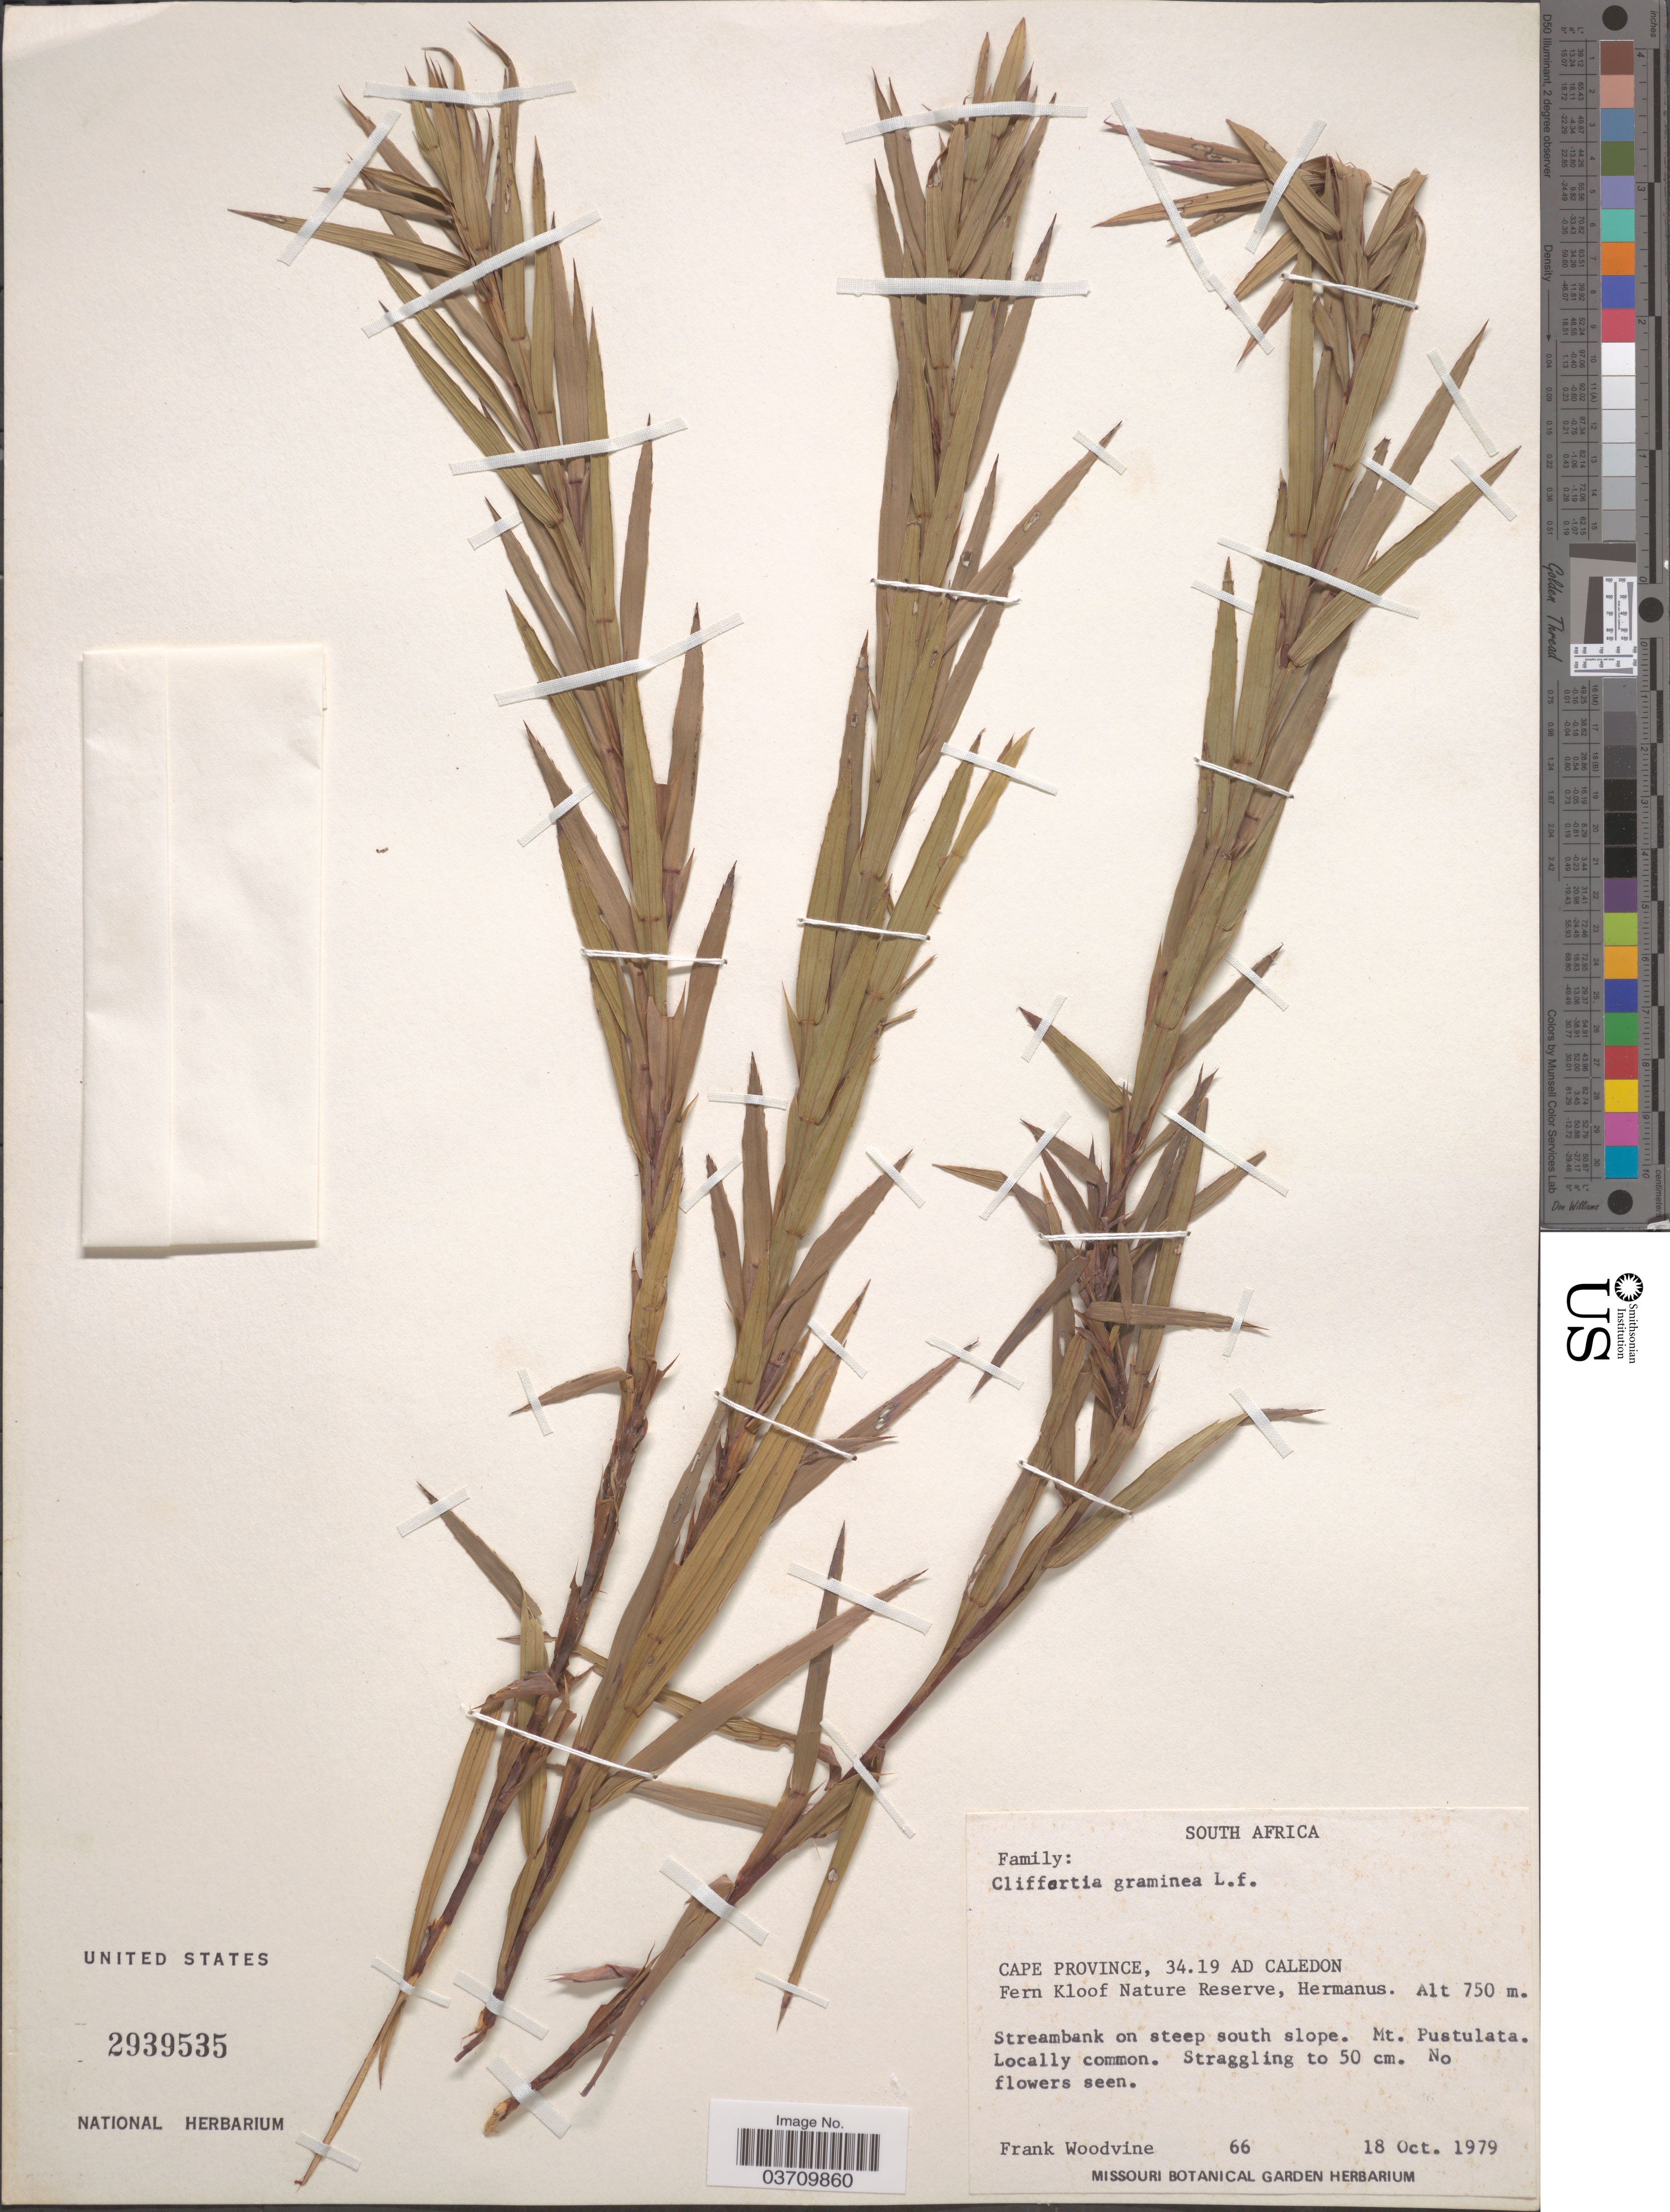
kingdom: Plantae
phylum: Tracheophyta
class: Magnoliopsida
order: Rosales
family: Rosaceae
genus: Cliffortia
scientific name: Cliffortia graminea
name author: L. f.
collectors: F. Woodvine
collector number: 66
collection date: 1979-10-18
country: South Africa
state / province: Western Cape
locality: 34.19 AD Caledon. Fern Kloof Nature Reserve. Hermanus.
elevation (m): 750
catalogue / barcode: US 2939535